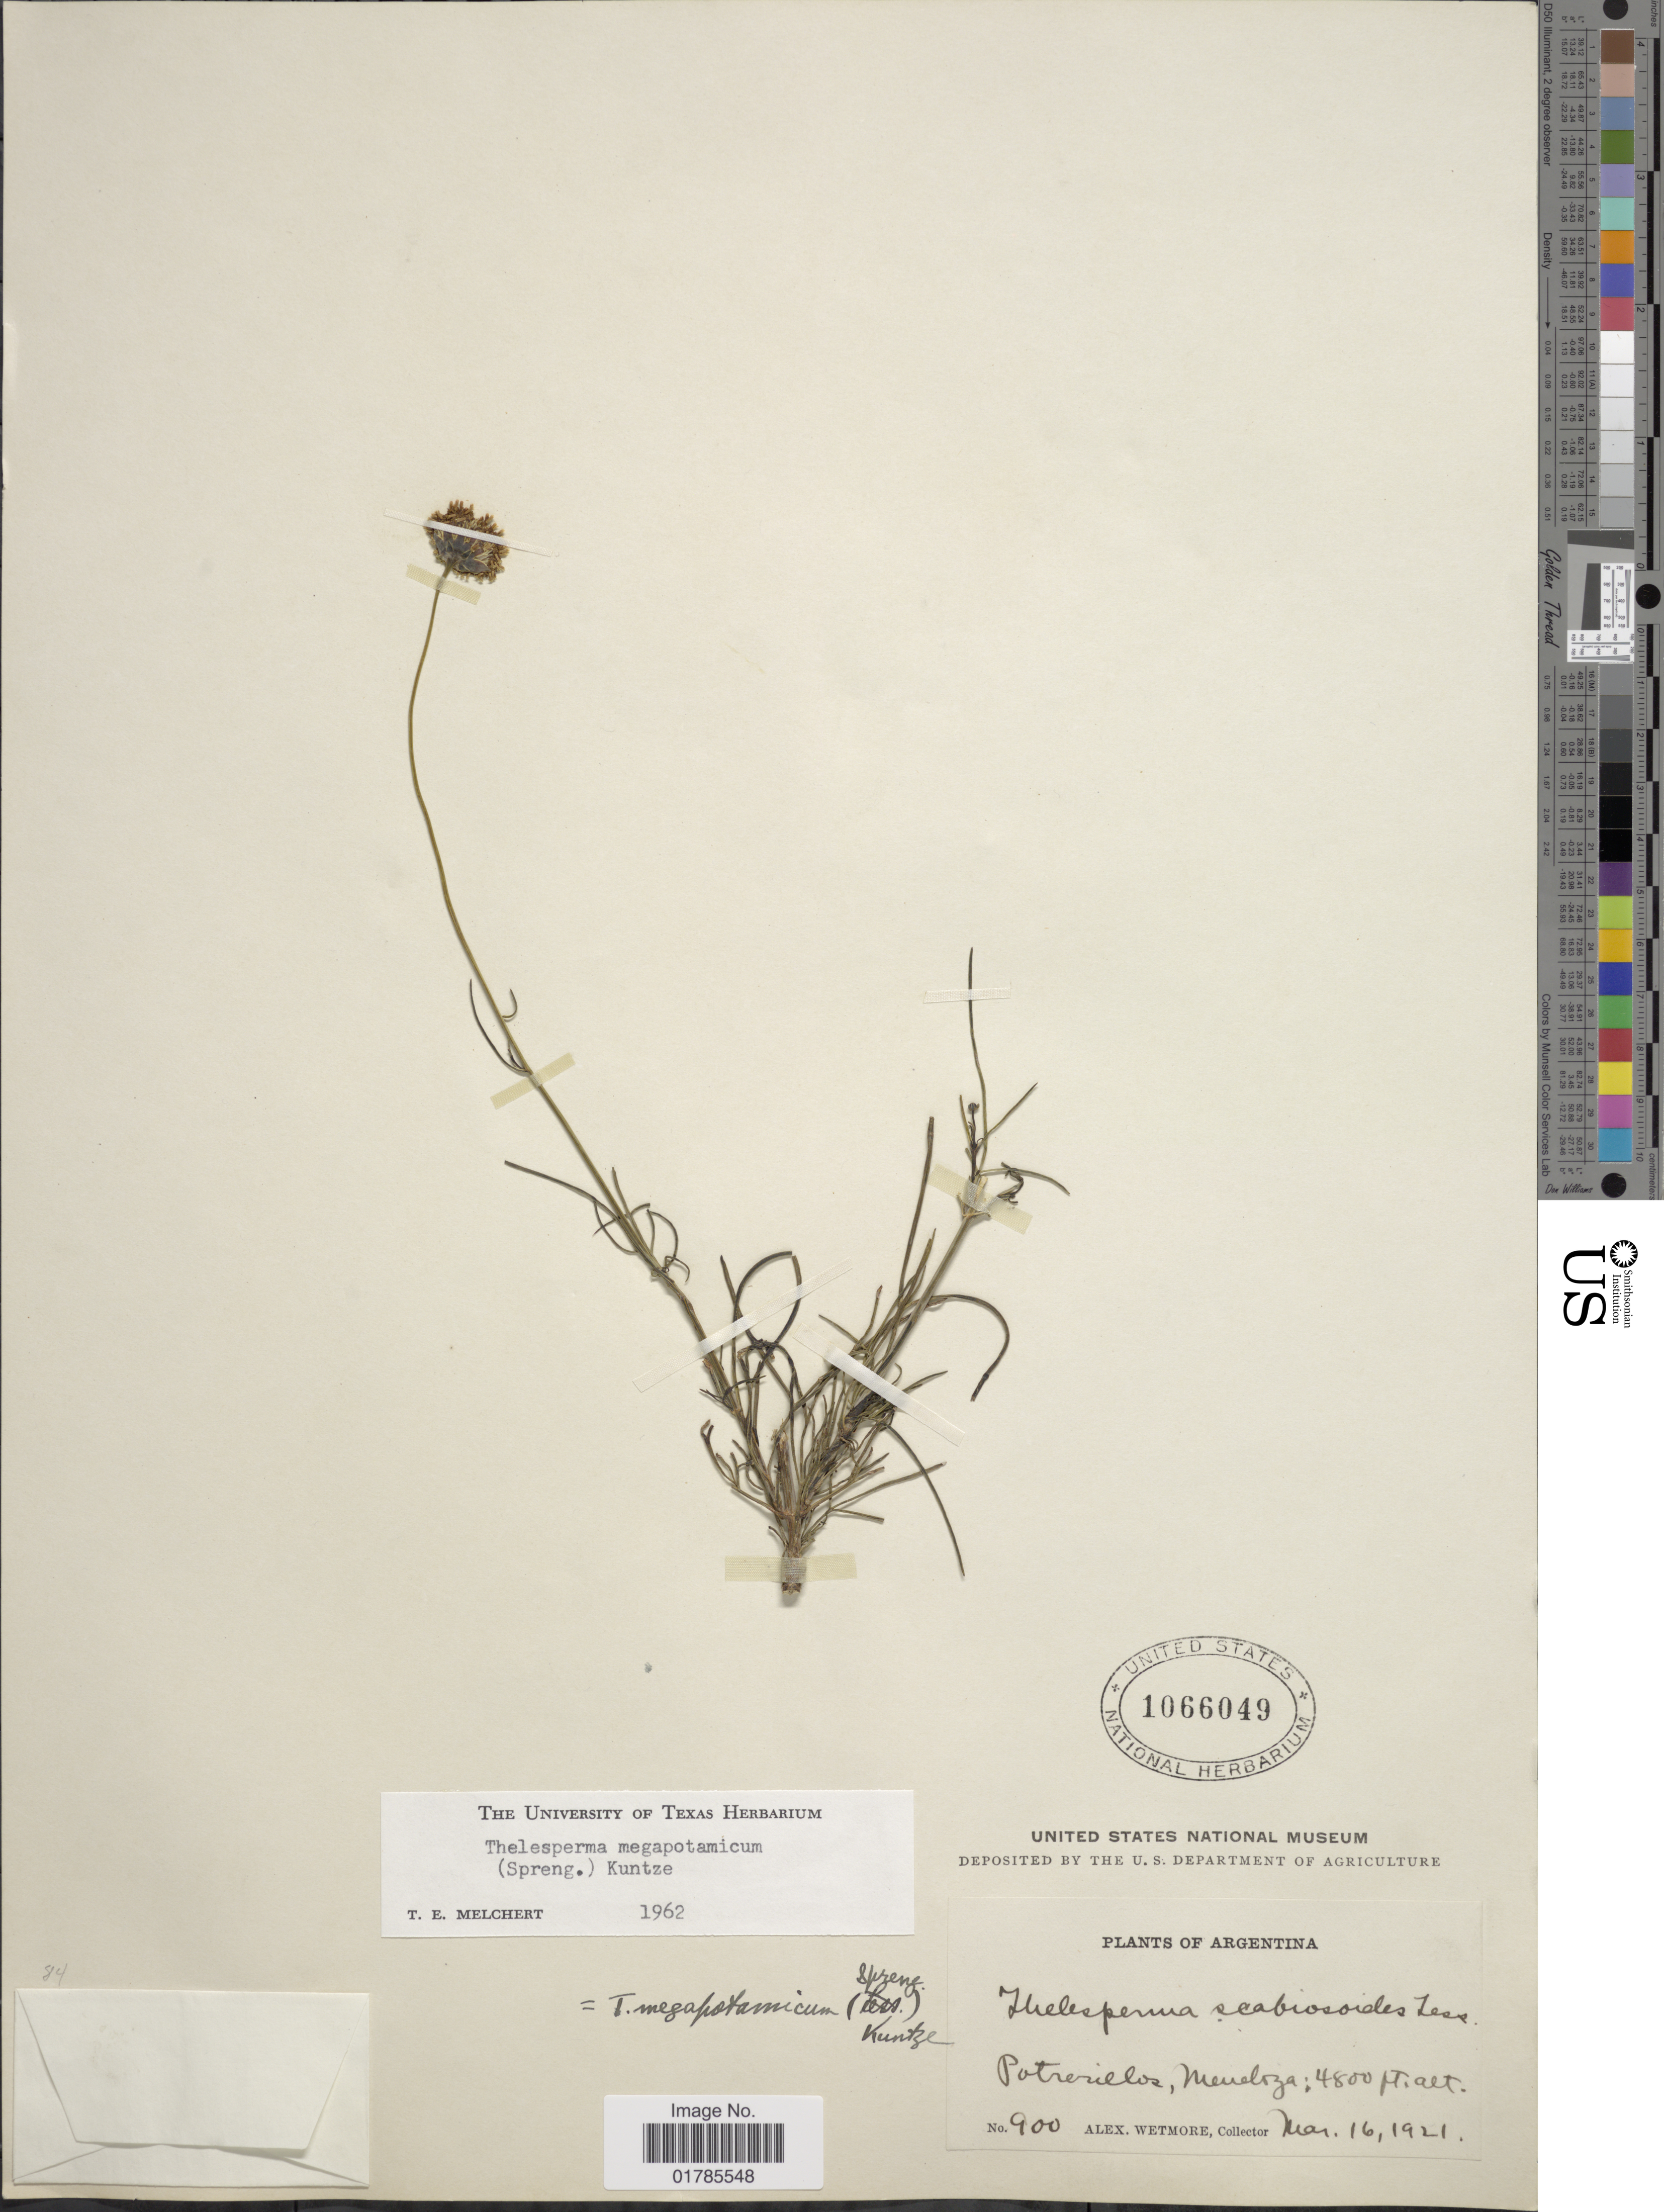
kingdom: Plantae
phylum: Tracheophyta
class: Magnoliopsida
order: Asterales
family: Asteraceae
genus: Thelesperma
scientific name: Thelesperma megapotamicum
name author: (Spreng.) Herter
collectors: A. Wetmore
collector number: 900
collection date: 1921-03-16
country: Argentina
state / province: Mendoza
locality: Potrerillos,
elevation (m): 1463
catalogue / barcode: US 1066049